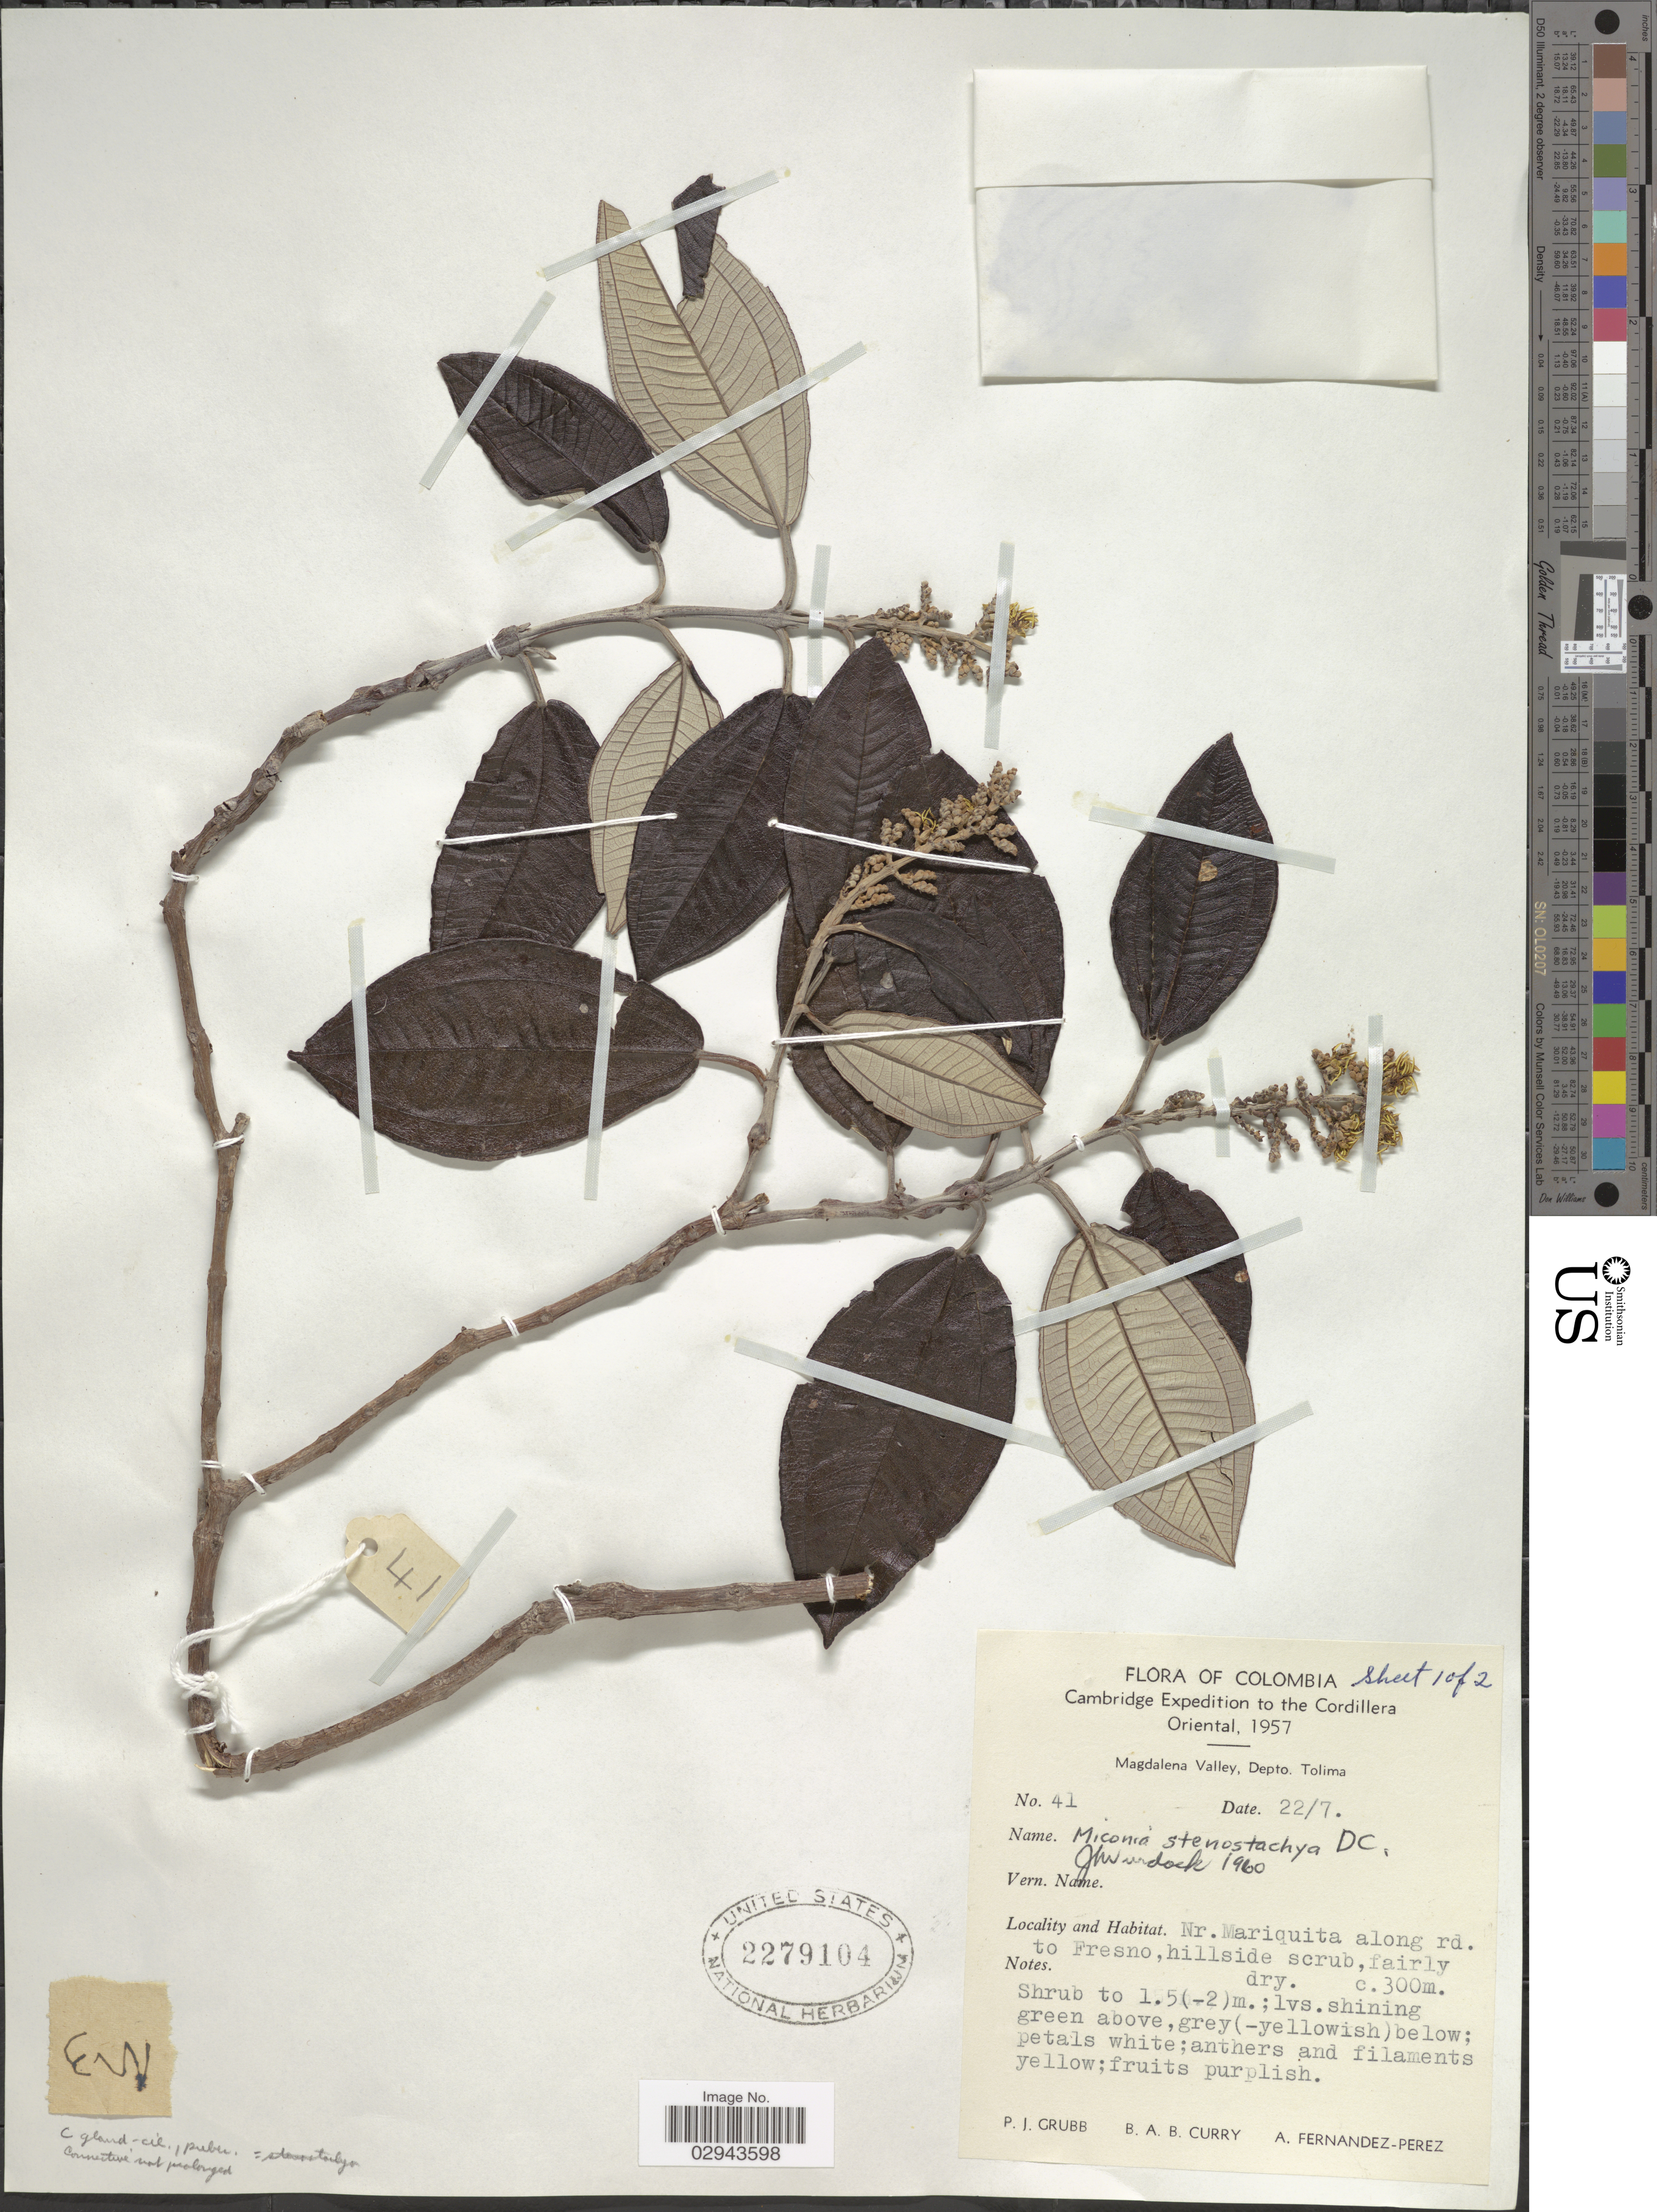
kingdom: Plantae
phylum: Tracheophyta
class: Magnoliopsida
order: Myrtales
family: Melastomataceae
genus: Miconia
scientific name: Miconia stenostachya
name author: DC.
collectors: P. J. Grubb, B. A. B. Curry & A. Fernández-Pérez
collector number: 41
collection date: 1957-07-22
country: Colombia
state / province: Tolima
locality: Cordillera Oriental. Magdalena Valley. Depto. Tolima. Nr. Mariquita along rd. to Fresno.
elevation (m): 300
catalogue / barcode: US 2279104